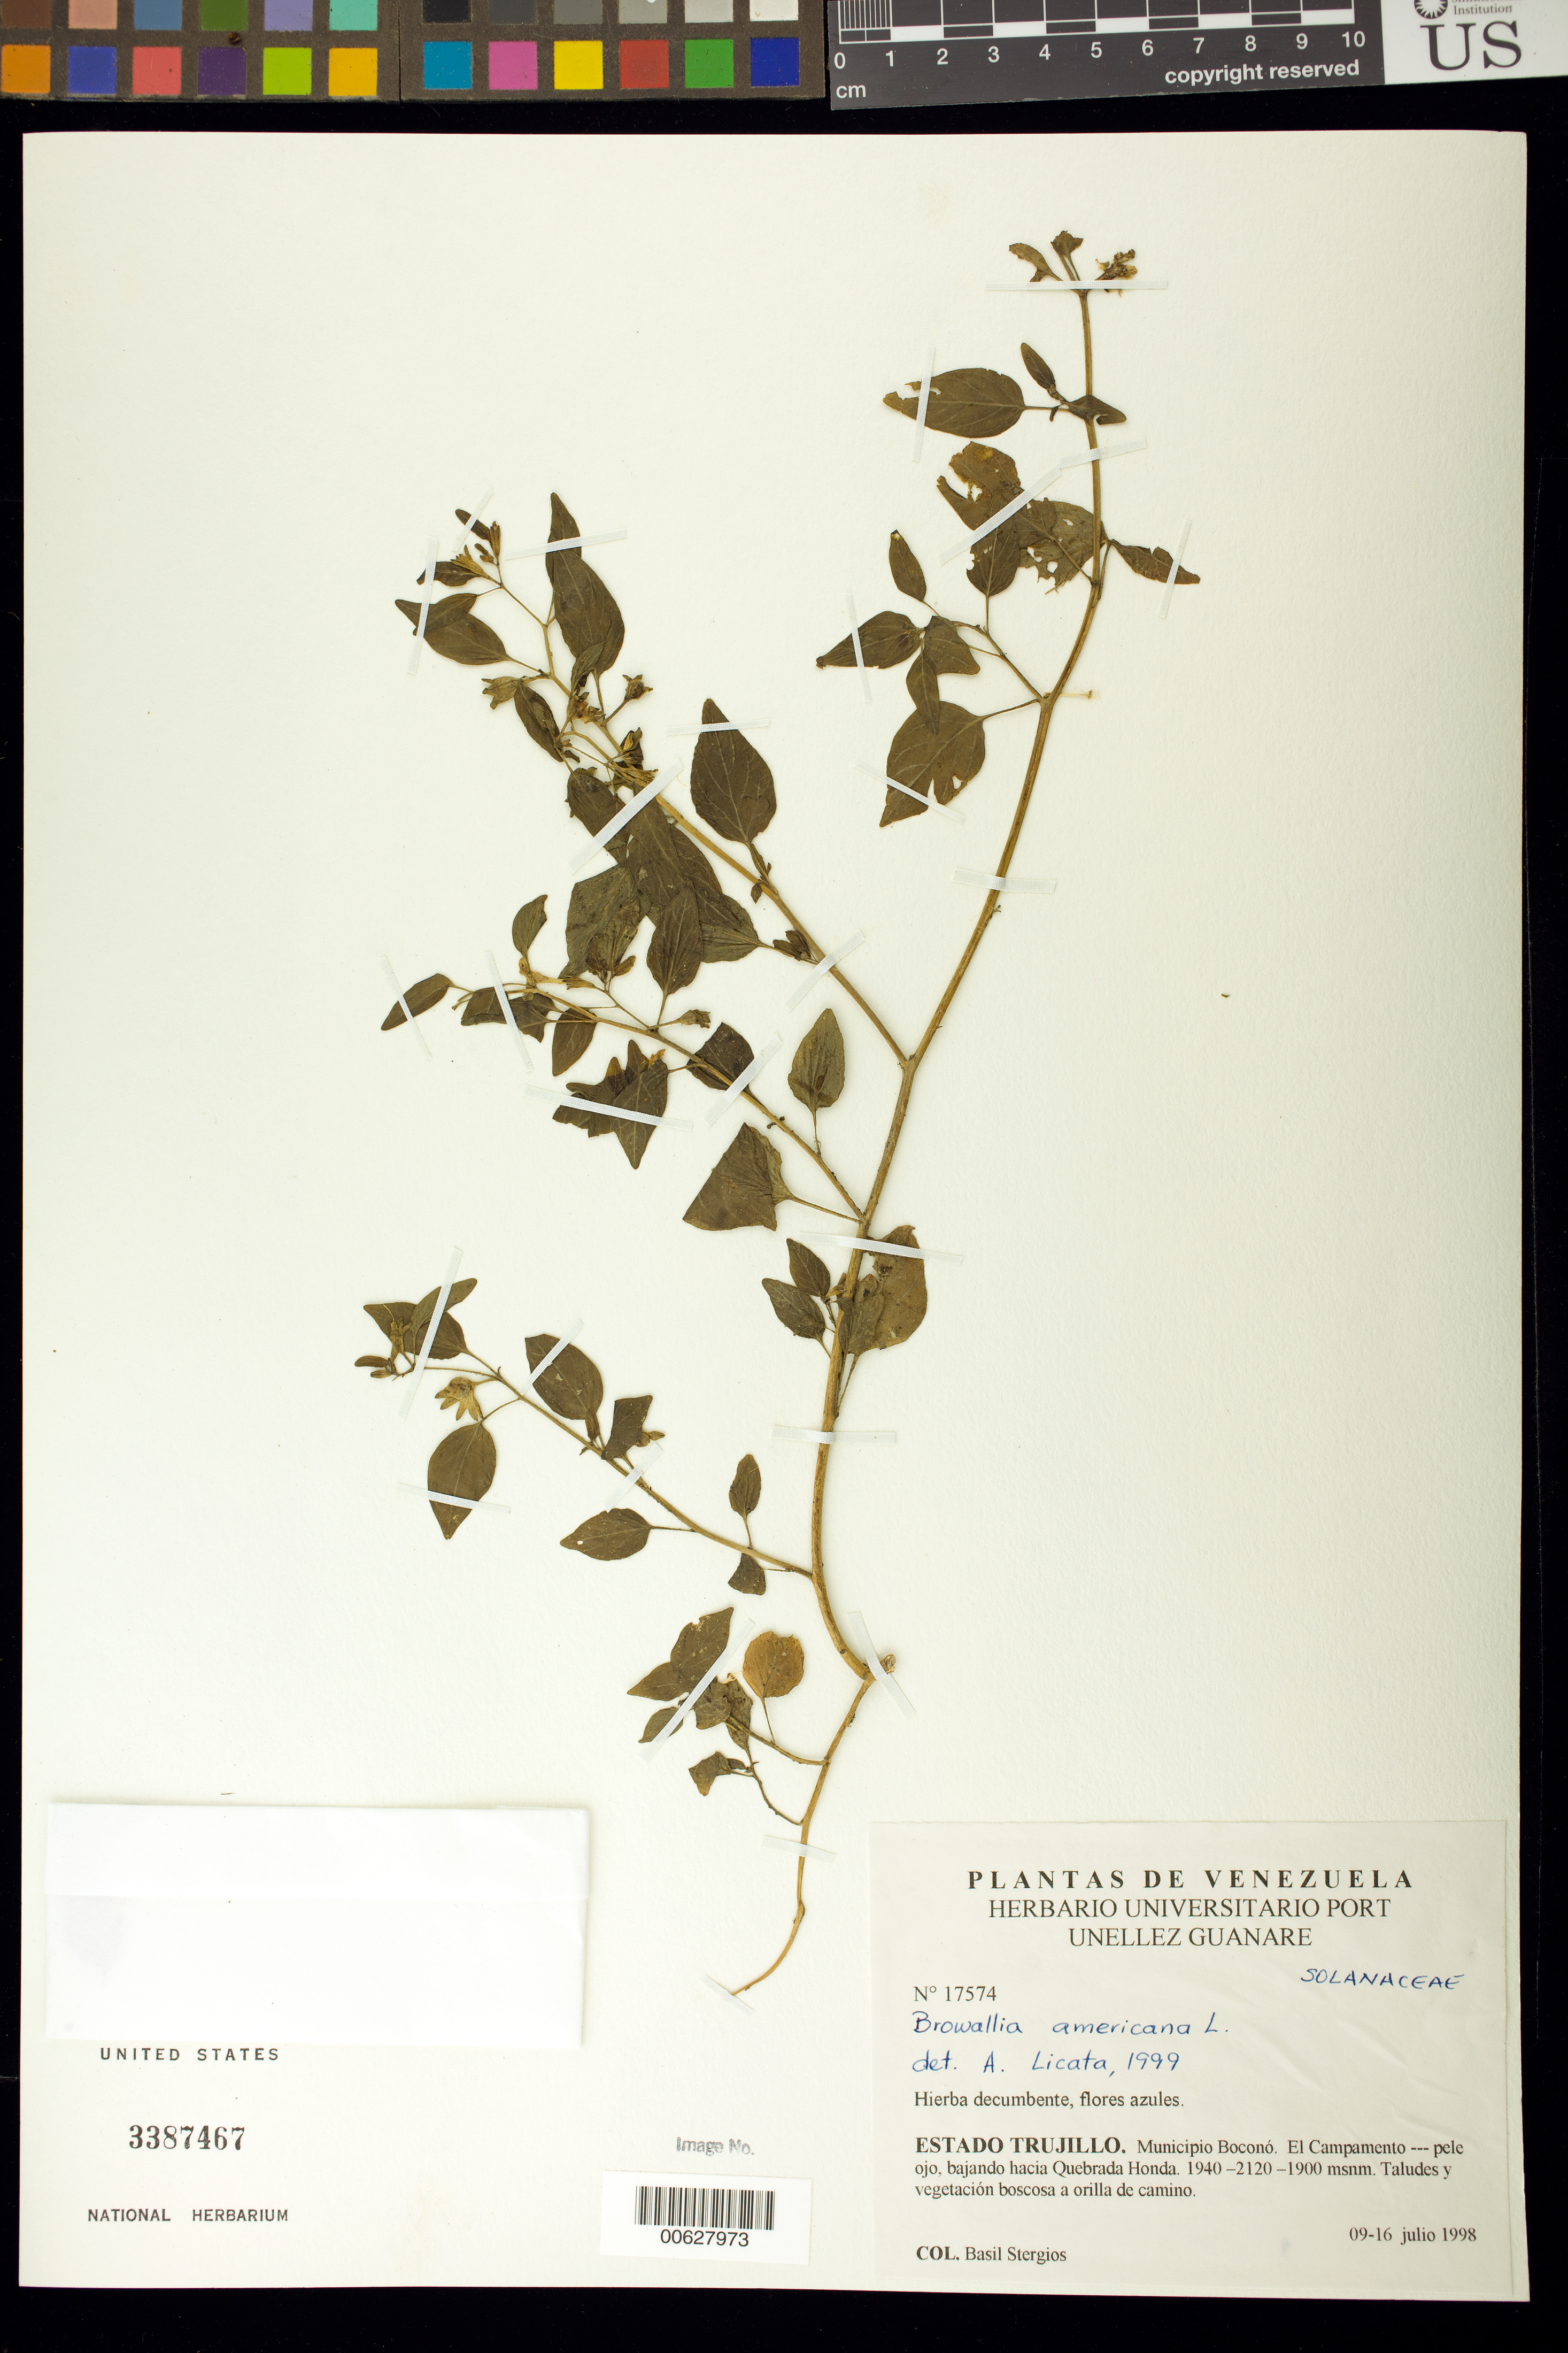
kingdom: Plantae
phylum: Tracheophyta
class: Magnoliopsida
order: Solanales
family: Solanaceae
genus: Browallia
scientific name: Browallia americana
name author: L.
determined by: Licata, A., (PORT), Univ. Nac. Exp. de los Llanos Ezequiel Zamora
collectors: B. G. Stergios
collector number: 17574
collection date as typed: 09 Jul 1998 to 16 Jul 1998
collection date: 1998-07-09/1998-07-16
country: Venezuela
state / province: Trujillo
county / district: Boconó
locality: Parque Nacional Guaramacal, El campamento-pele ojo, bajando hacia Quebrada Honda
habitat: Taludes y vegetación boscosa a orilla de camino.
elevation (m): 1900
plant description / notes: PORT, US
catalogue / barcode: US 3387467